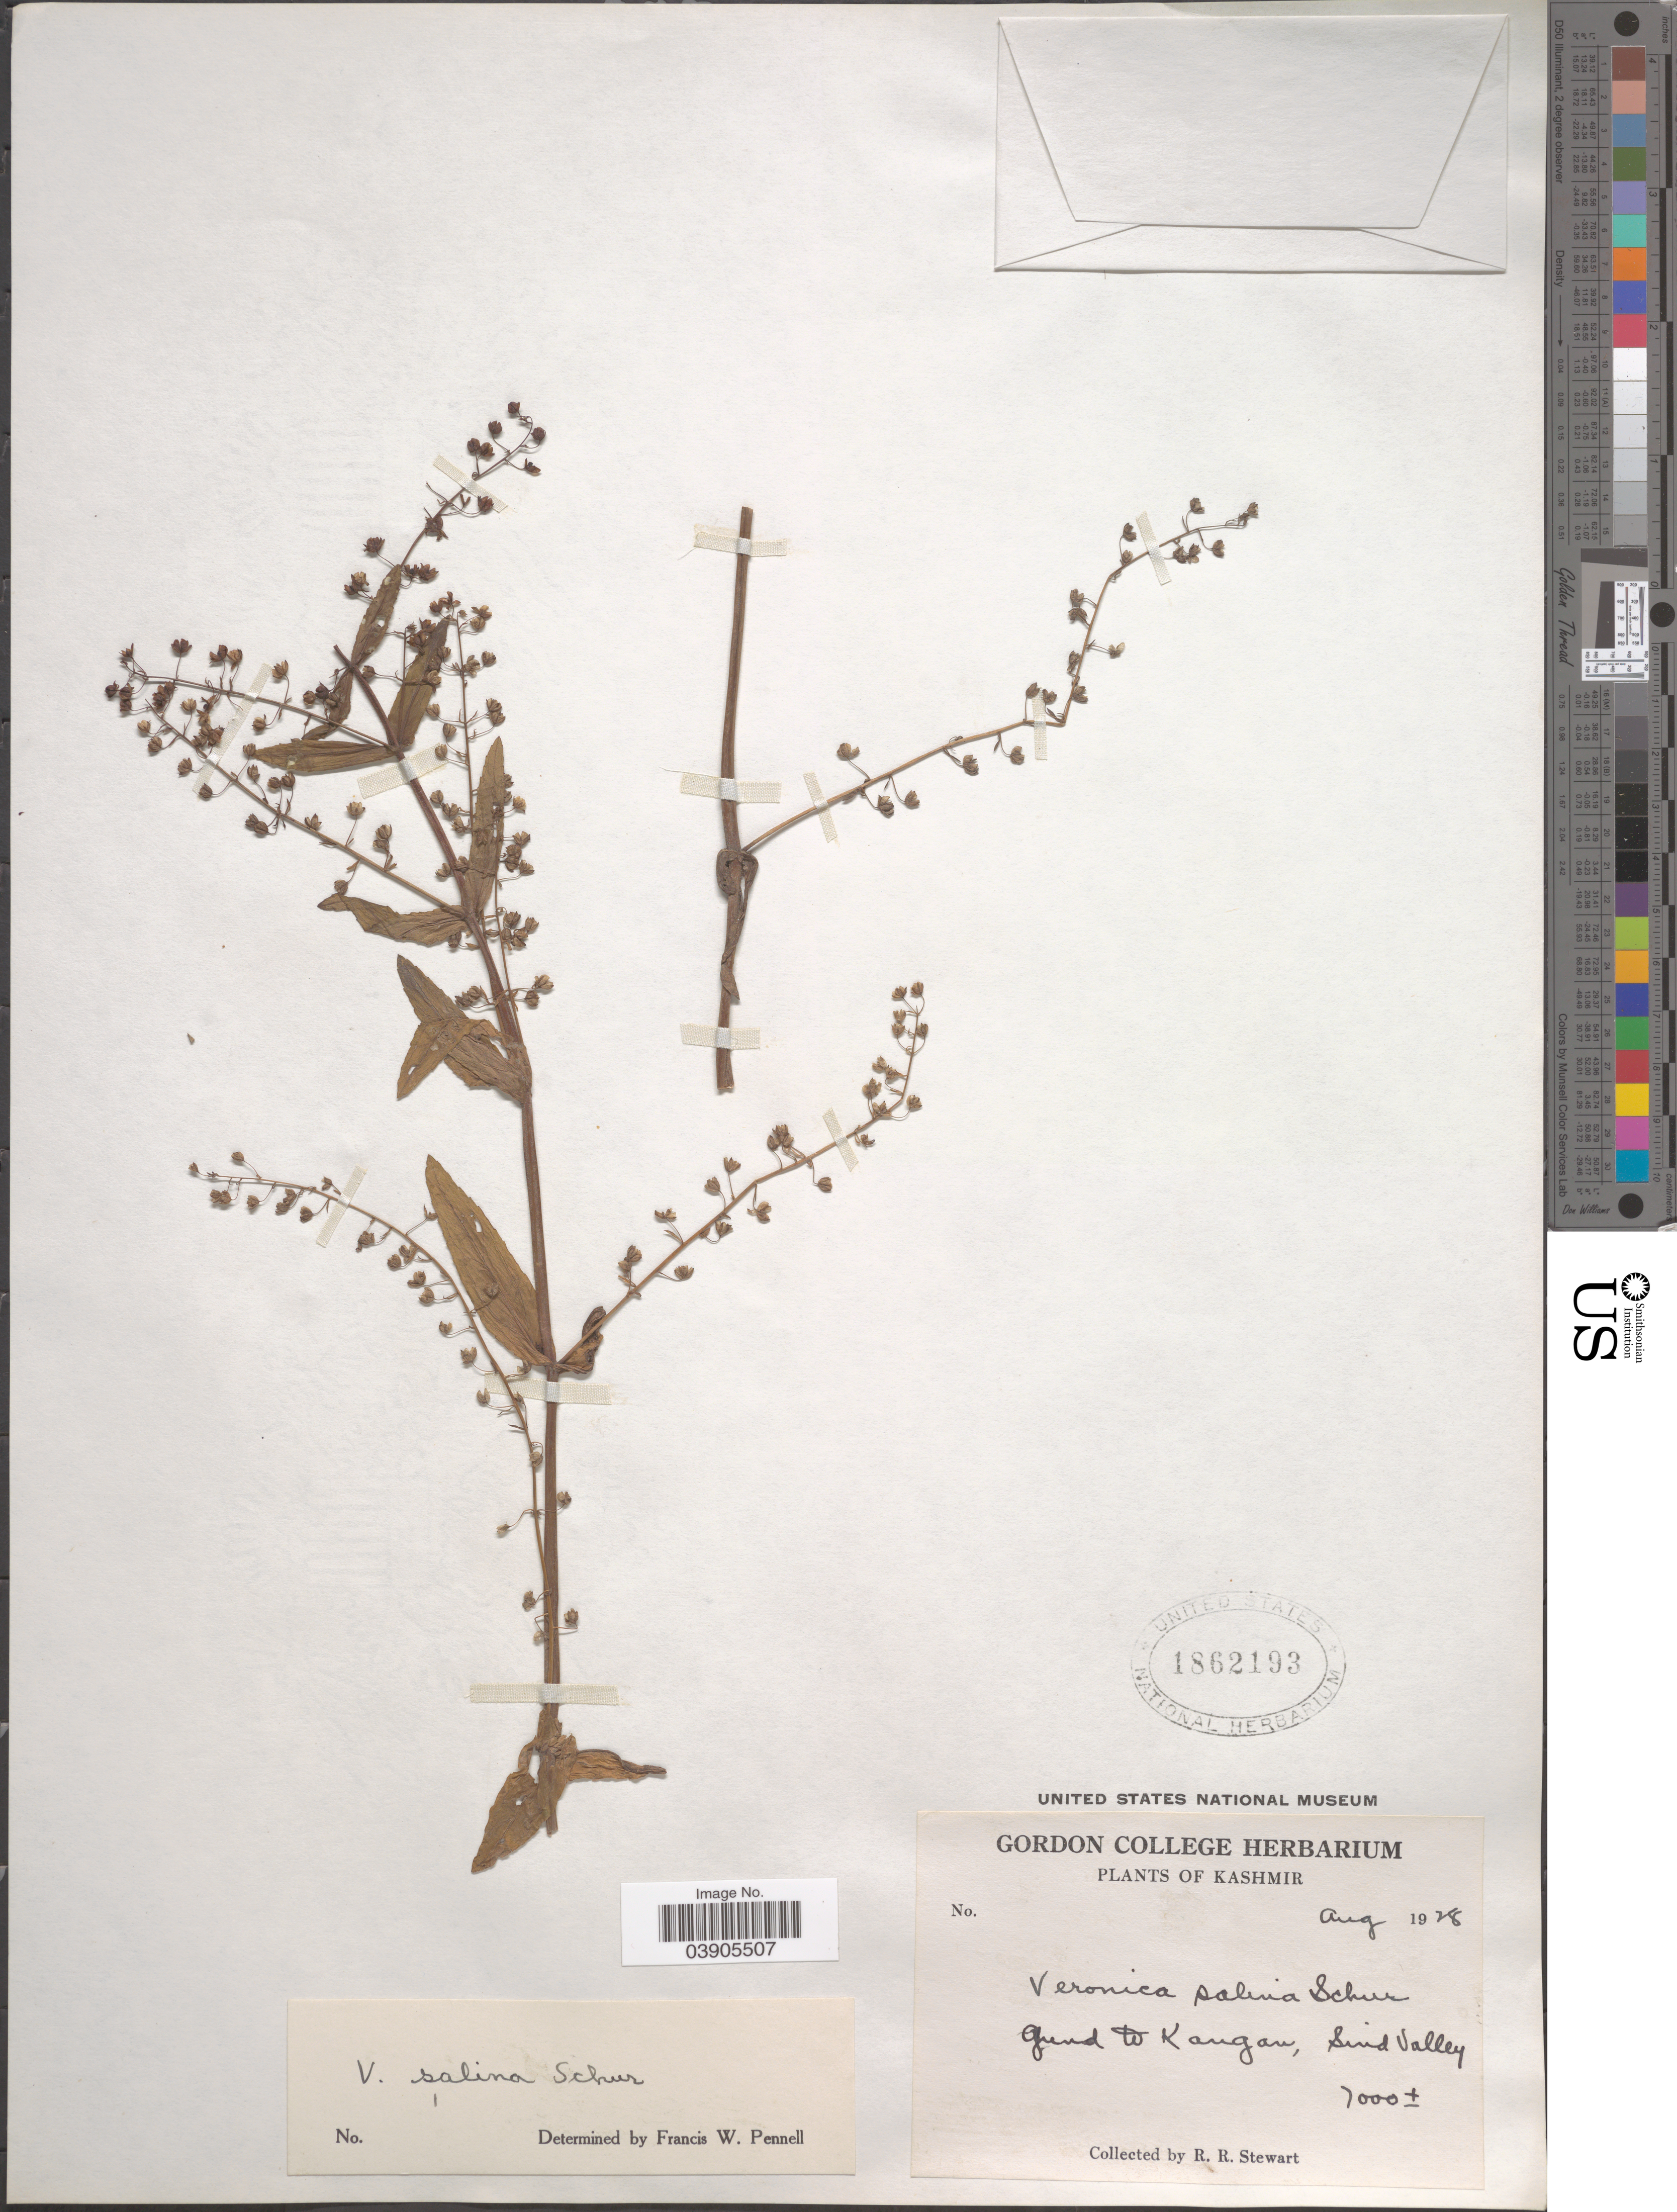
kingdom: Plantae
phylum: Tracheophyta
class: Magnoliopsida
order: Lamiales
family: Plantaginaceae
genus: Veronica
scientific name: Veronica salina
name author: Schur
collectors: R. Stewart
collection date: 1928-08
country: India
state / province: Jammu and Kashmir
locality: Kashmir. Gund to Kangan, Sind Valley.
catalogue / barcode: US 1862193